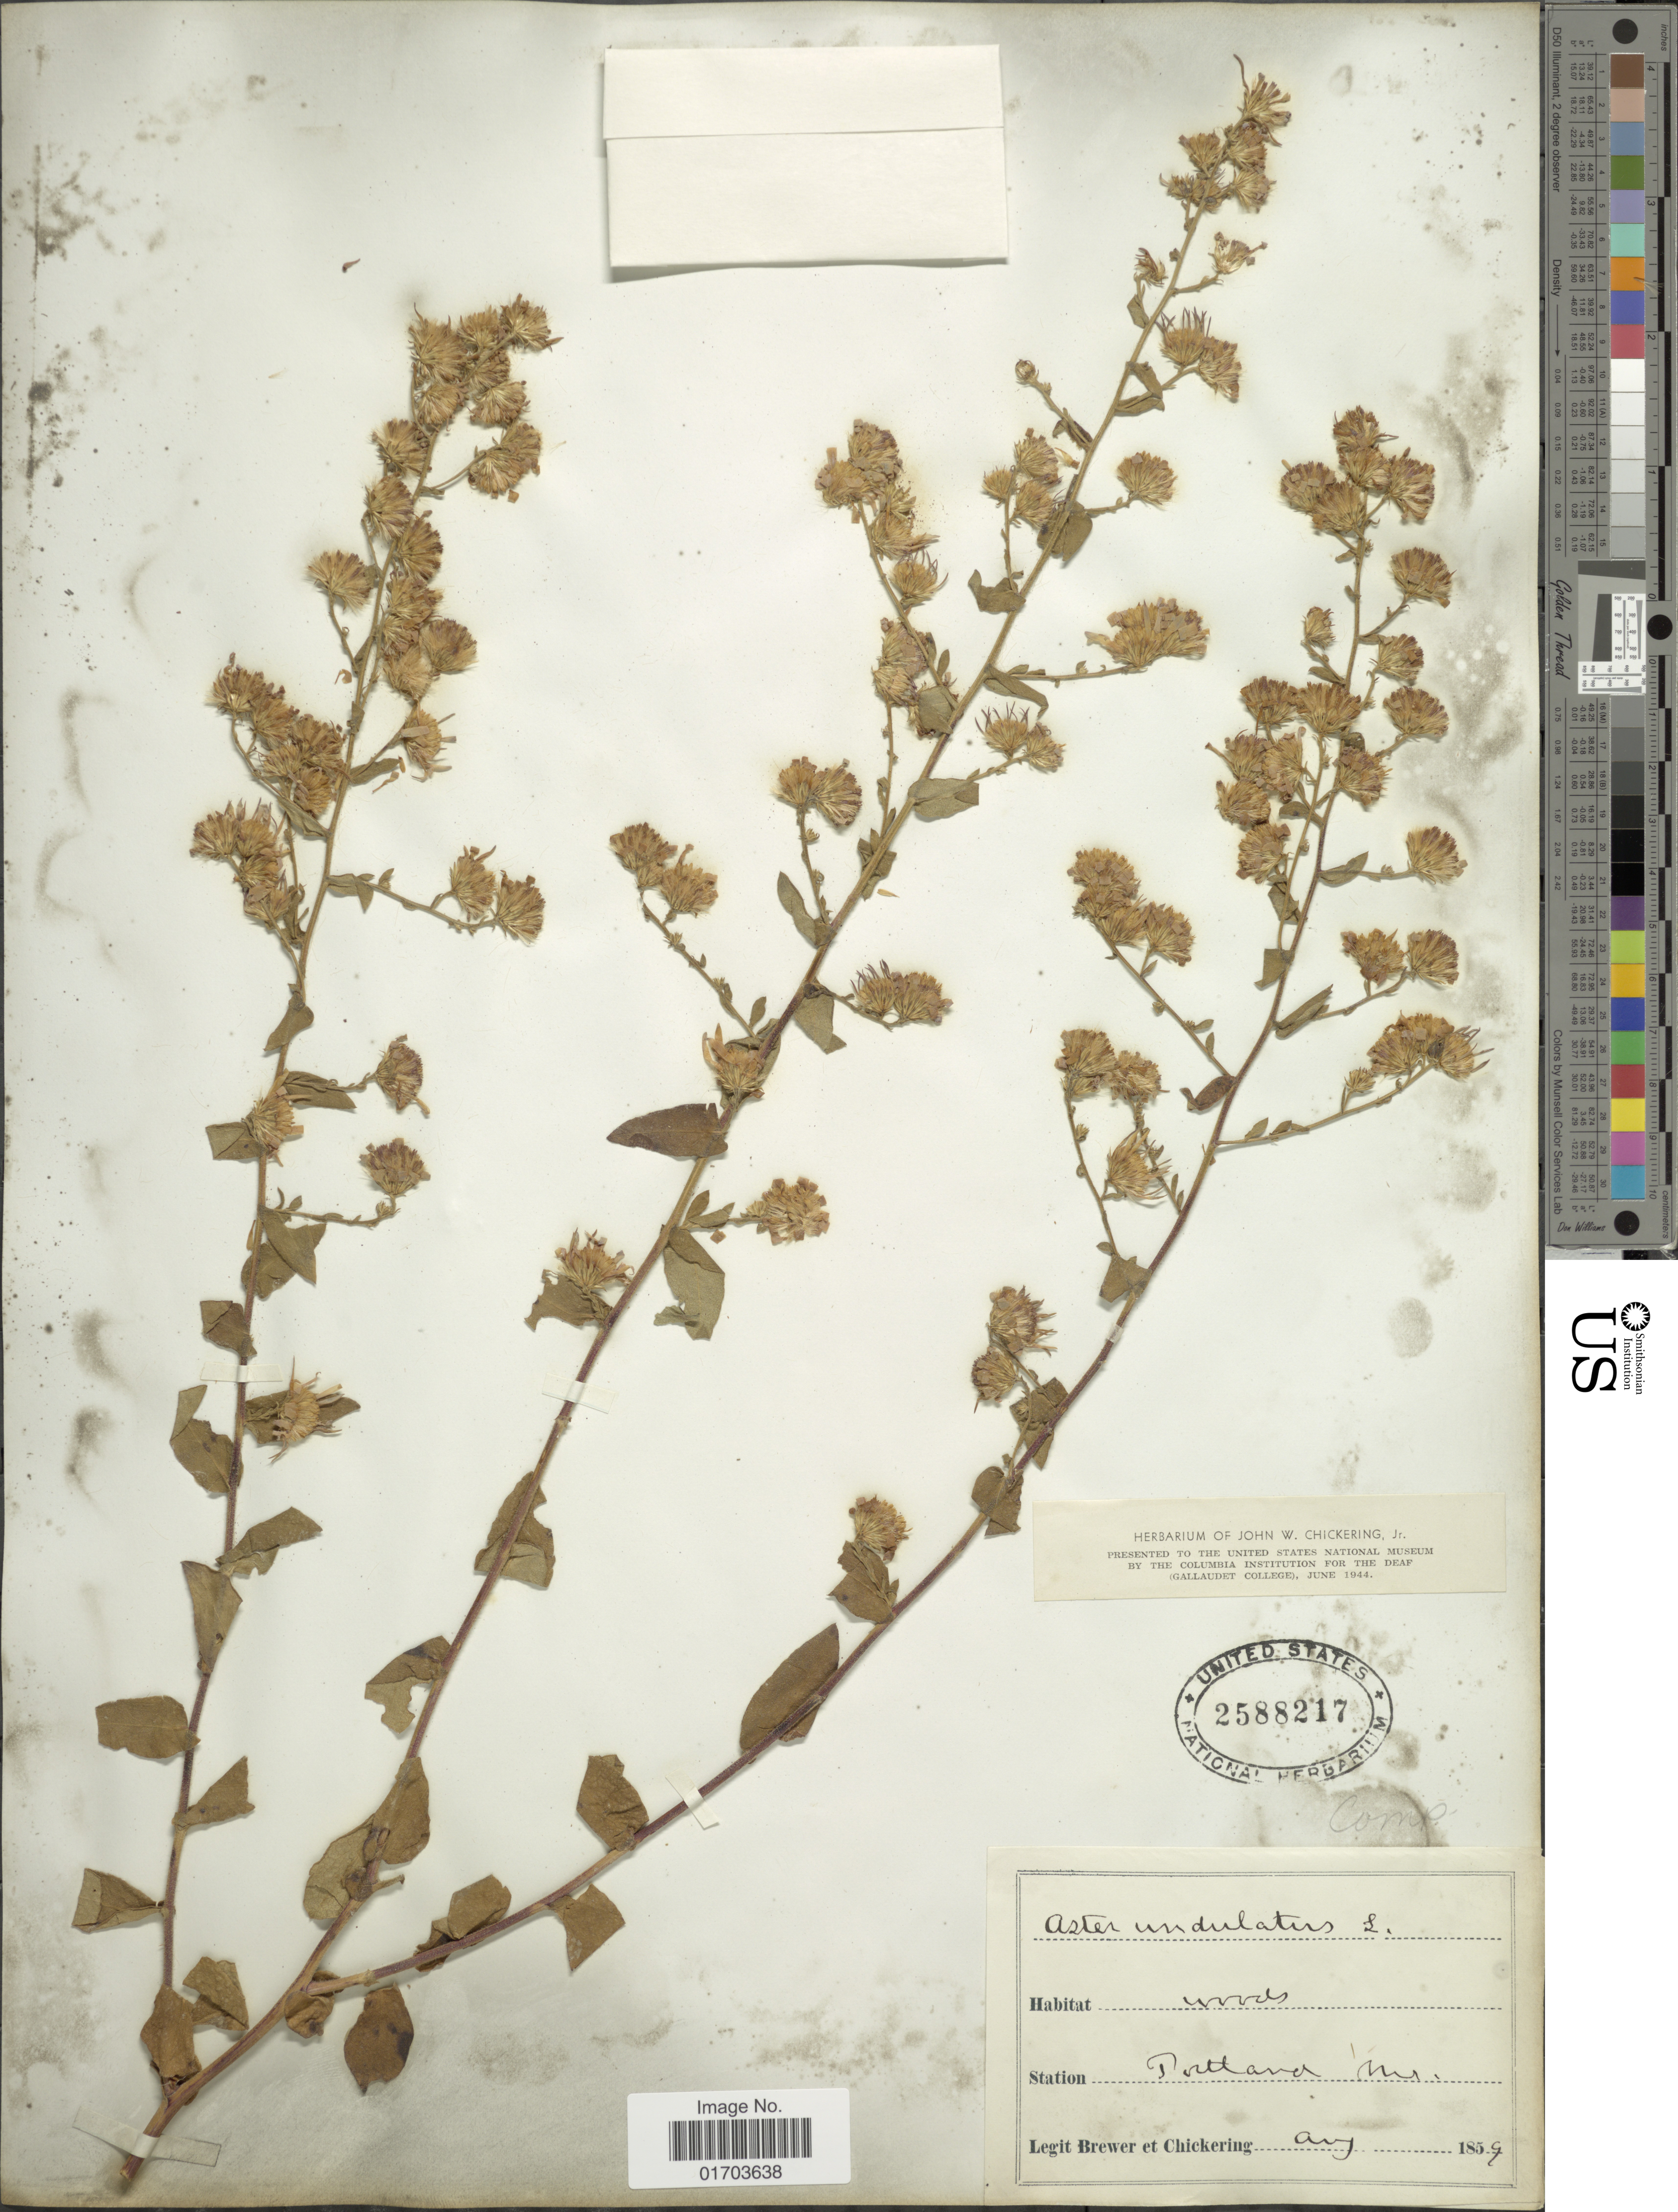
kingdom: Plantae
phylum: Tracheophyta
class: Magnoliopsida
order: Asterales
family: Asteraceae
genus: Symphyotrichum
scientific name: Symphyotrichum undulatum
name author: (L.) G.L. Nesom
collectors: -. Brewer & -. Chickering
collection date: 1859-08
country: United States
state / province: Missouri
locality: Portland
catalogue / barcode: US 2588217